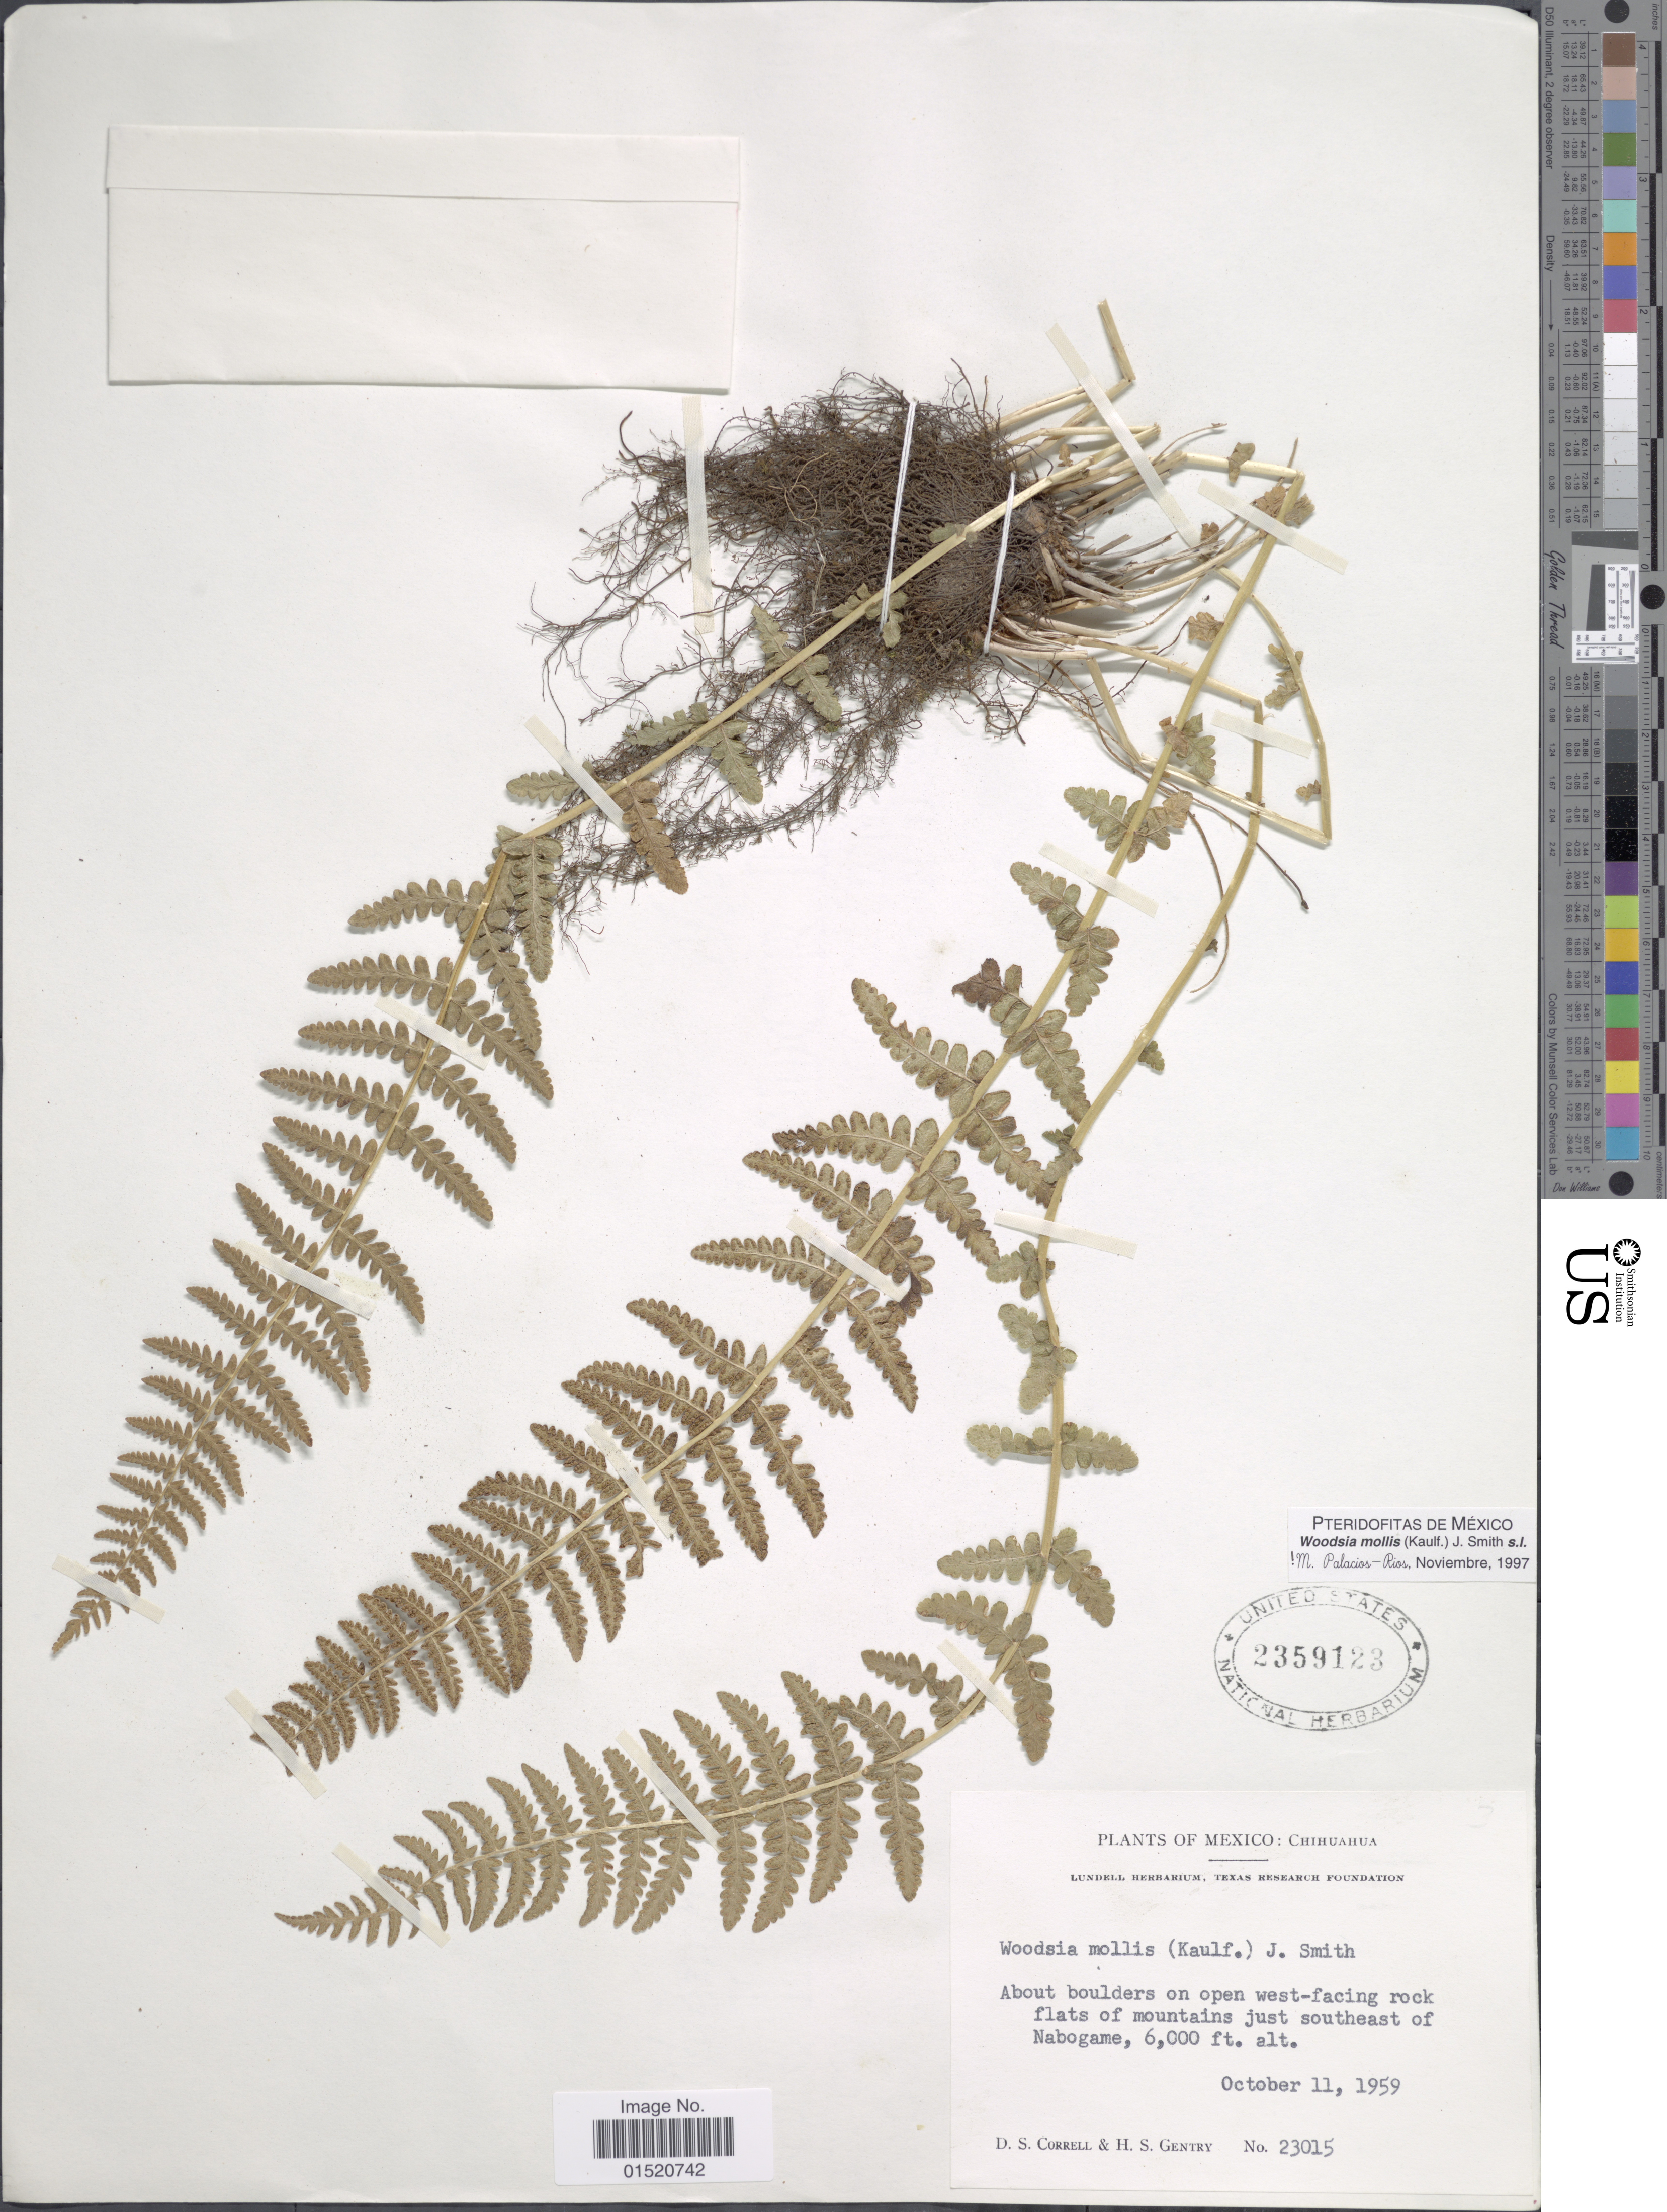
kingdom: Plantae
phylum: Tracheophyta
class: Polypodiopsida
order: Polypodiales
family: Woodsiaceae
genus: Woodsia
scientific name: Woodsia mollis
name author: (Kaulf.) J. Sm.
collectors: D. S. Correll & H. S. Gentry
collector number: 23015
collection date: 1959-10-11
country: Mexico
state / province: Chihuahua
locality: About boulders on open west-facing rock flats of mountains just southeast of Nabogame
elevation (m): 1829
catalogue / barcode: US 2359123